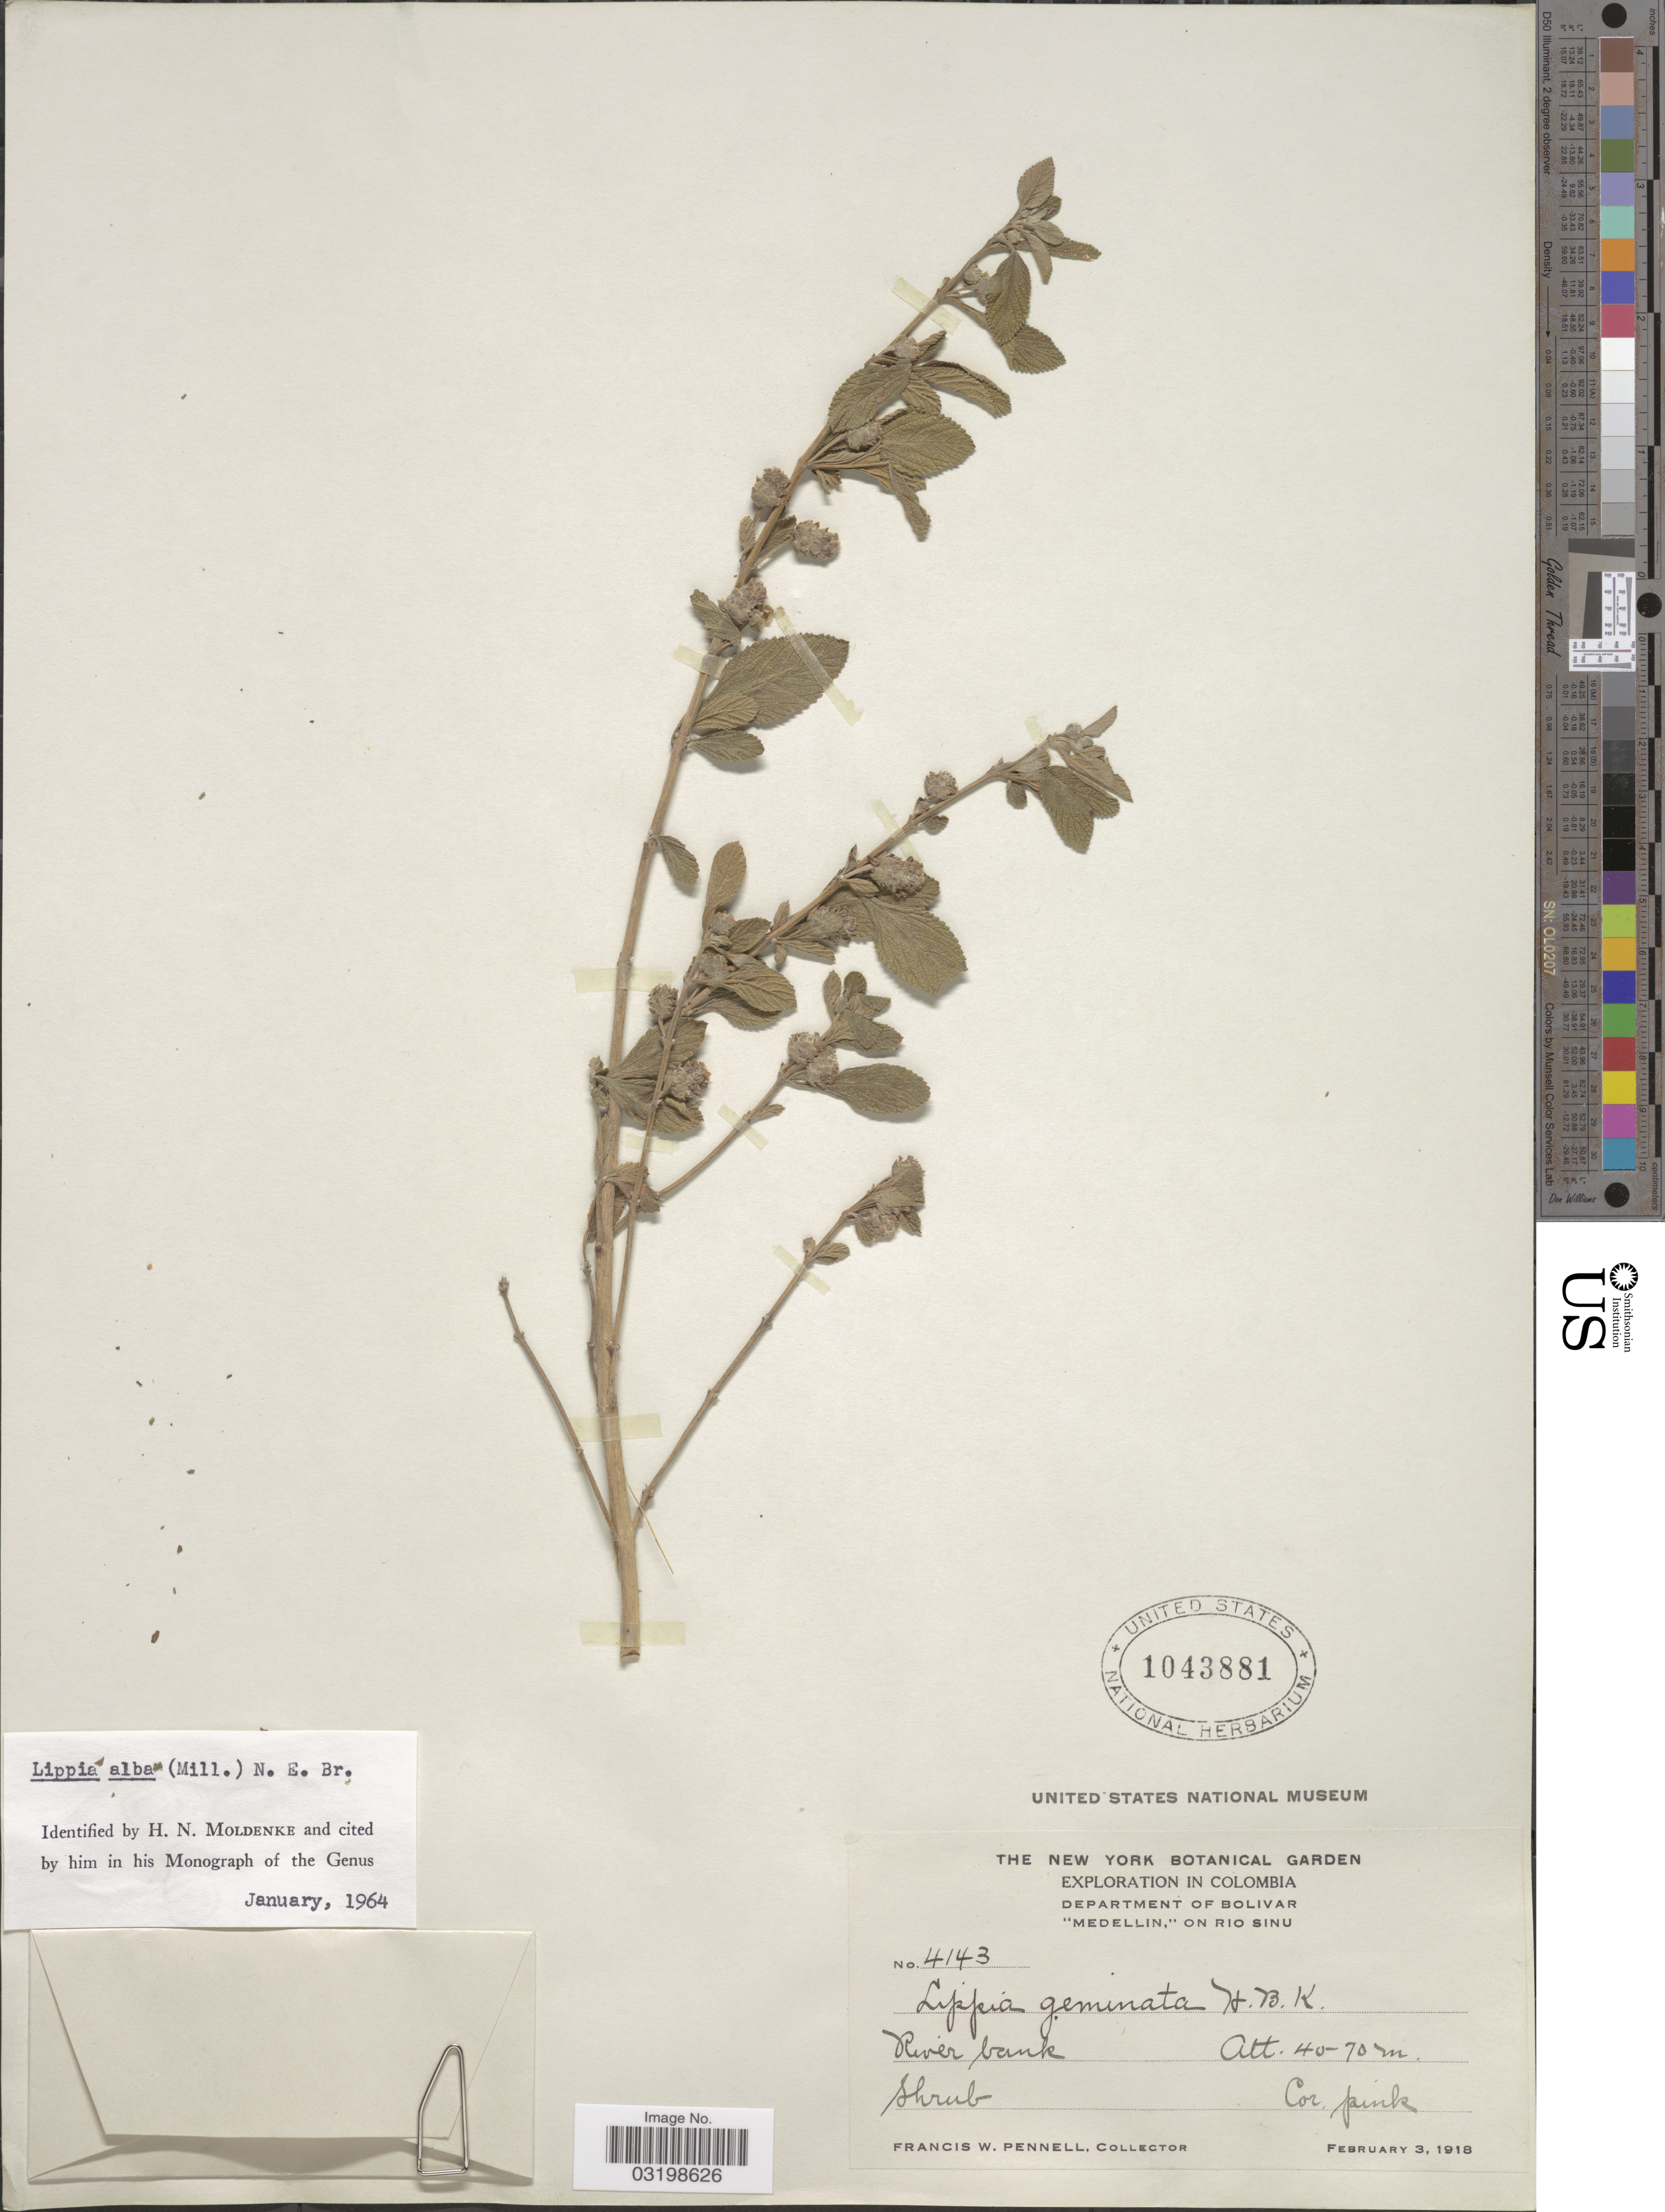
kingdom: Plantae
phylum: Tracheophyta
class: Magnoliopsida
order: Lamiales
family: Verbenaceae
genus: Lippia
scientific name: Lippia alba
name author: (Mill.) N.E. Br. ex Britton & P. Wilson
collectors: F. W. Pennell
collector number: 4143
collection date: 1918-02-03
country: Colombia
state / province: Bolívar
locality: Department of Bolivar, "Medellin," on Rio Sinu.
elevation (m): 40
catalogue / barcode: US 1043881